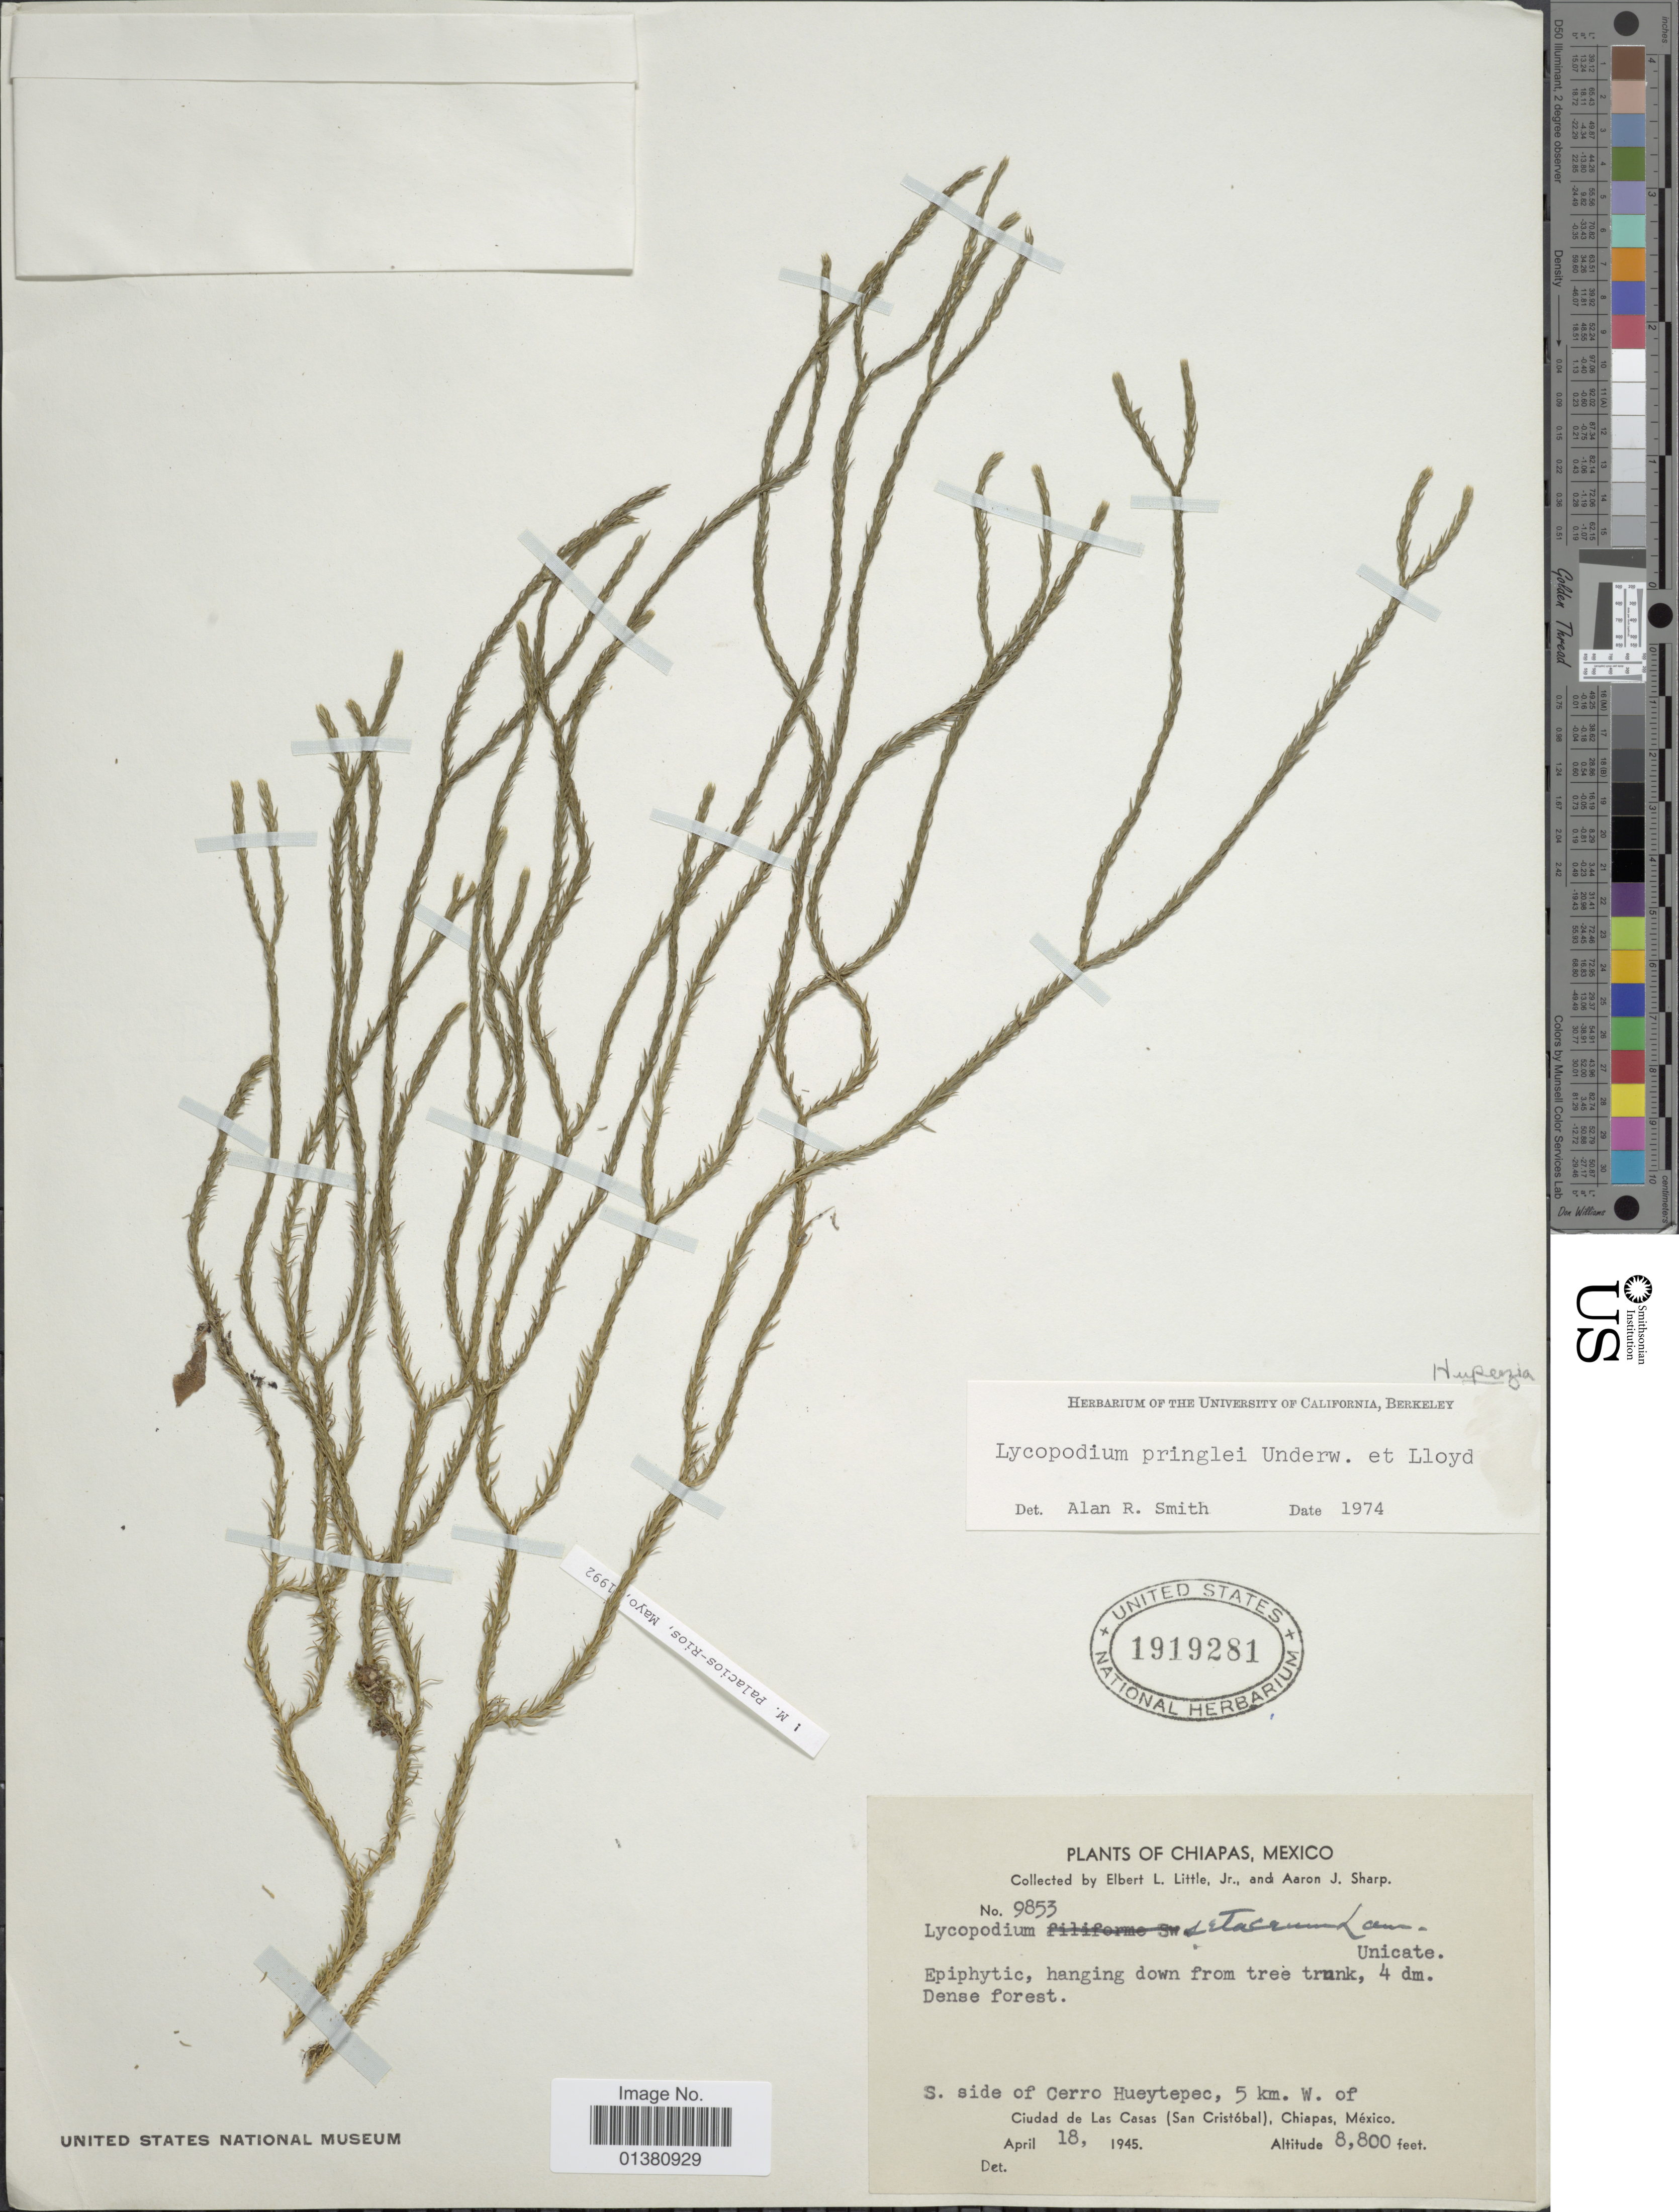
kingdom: Plantae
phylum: Tracheophyta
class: Lycopodiopsida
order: Lycopodiales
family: Lycopodiaceae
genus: Phlegmariurus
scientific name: Phlegmariurus pringlei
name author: (Underw. & F.E. Lloyd) B. Øllg.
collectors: E. L. Little & Mrs A. J. Sharp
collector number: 9853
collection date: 1945-04-18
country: Mexico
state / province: Chiapas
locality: S side of Cerro Hueytepec, 5 km W of Ciudad de Las Casas (San Cristóbal)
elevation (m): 2682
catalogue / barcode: US 1919281